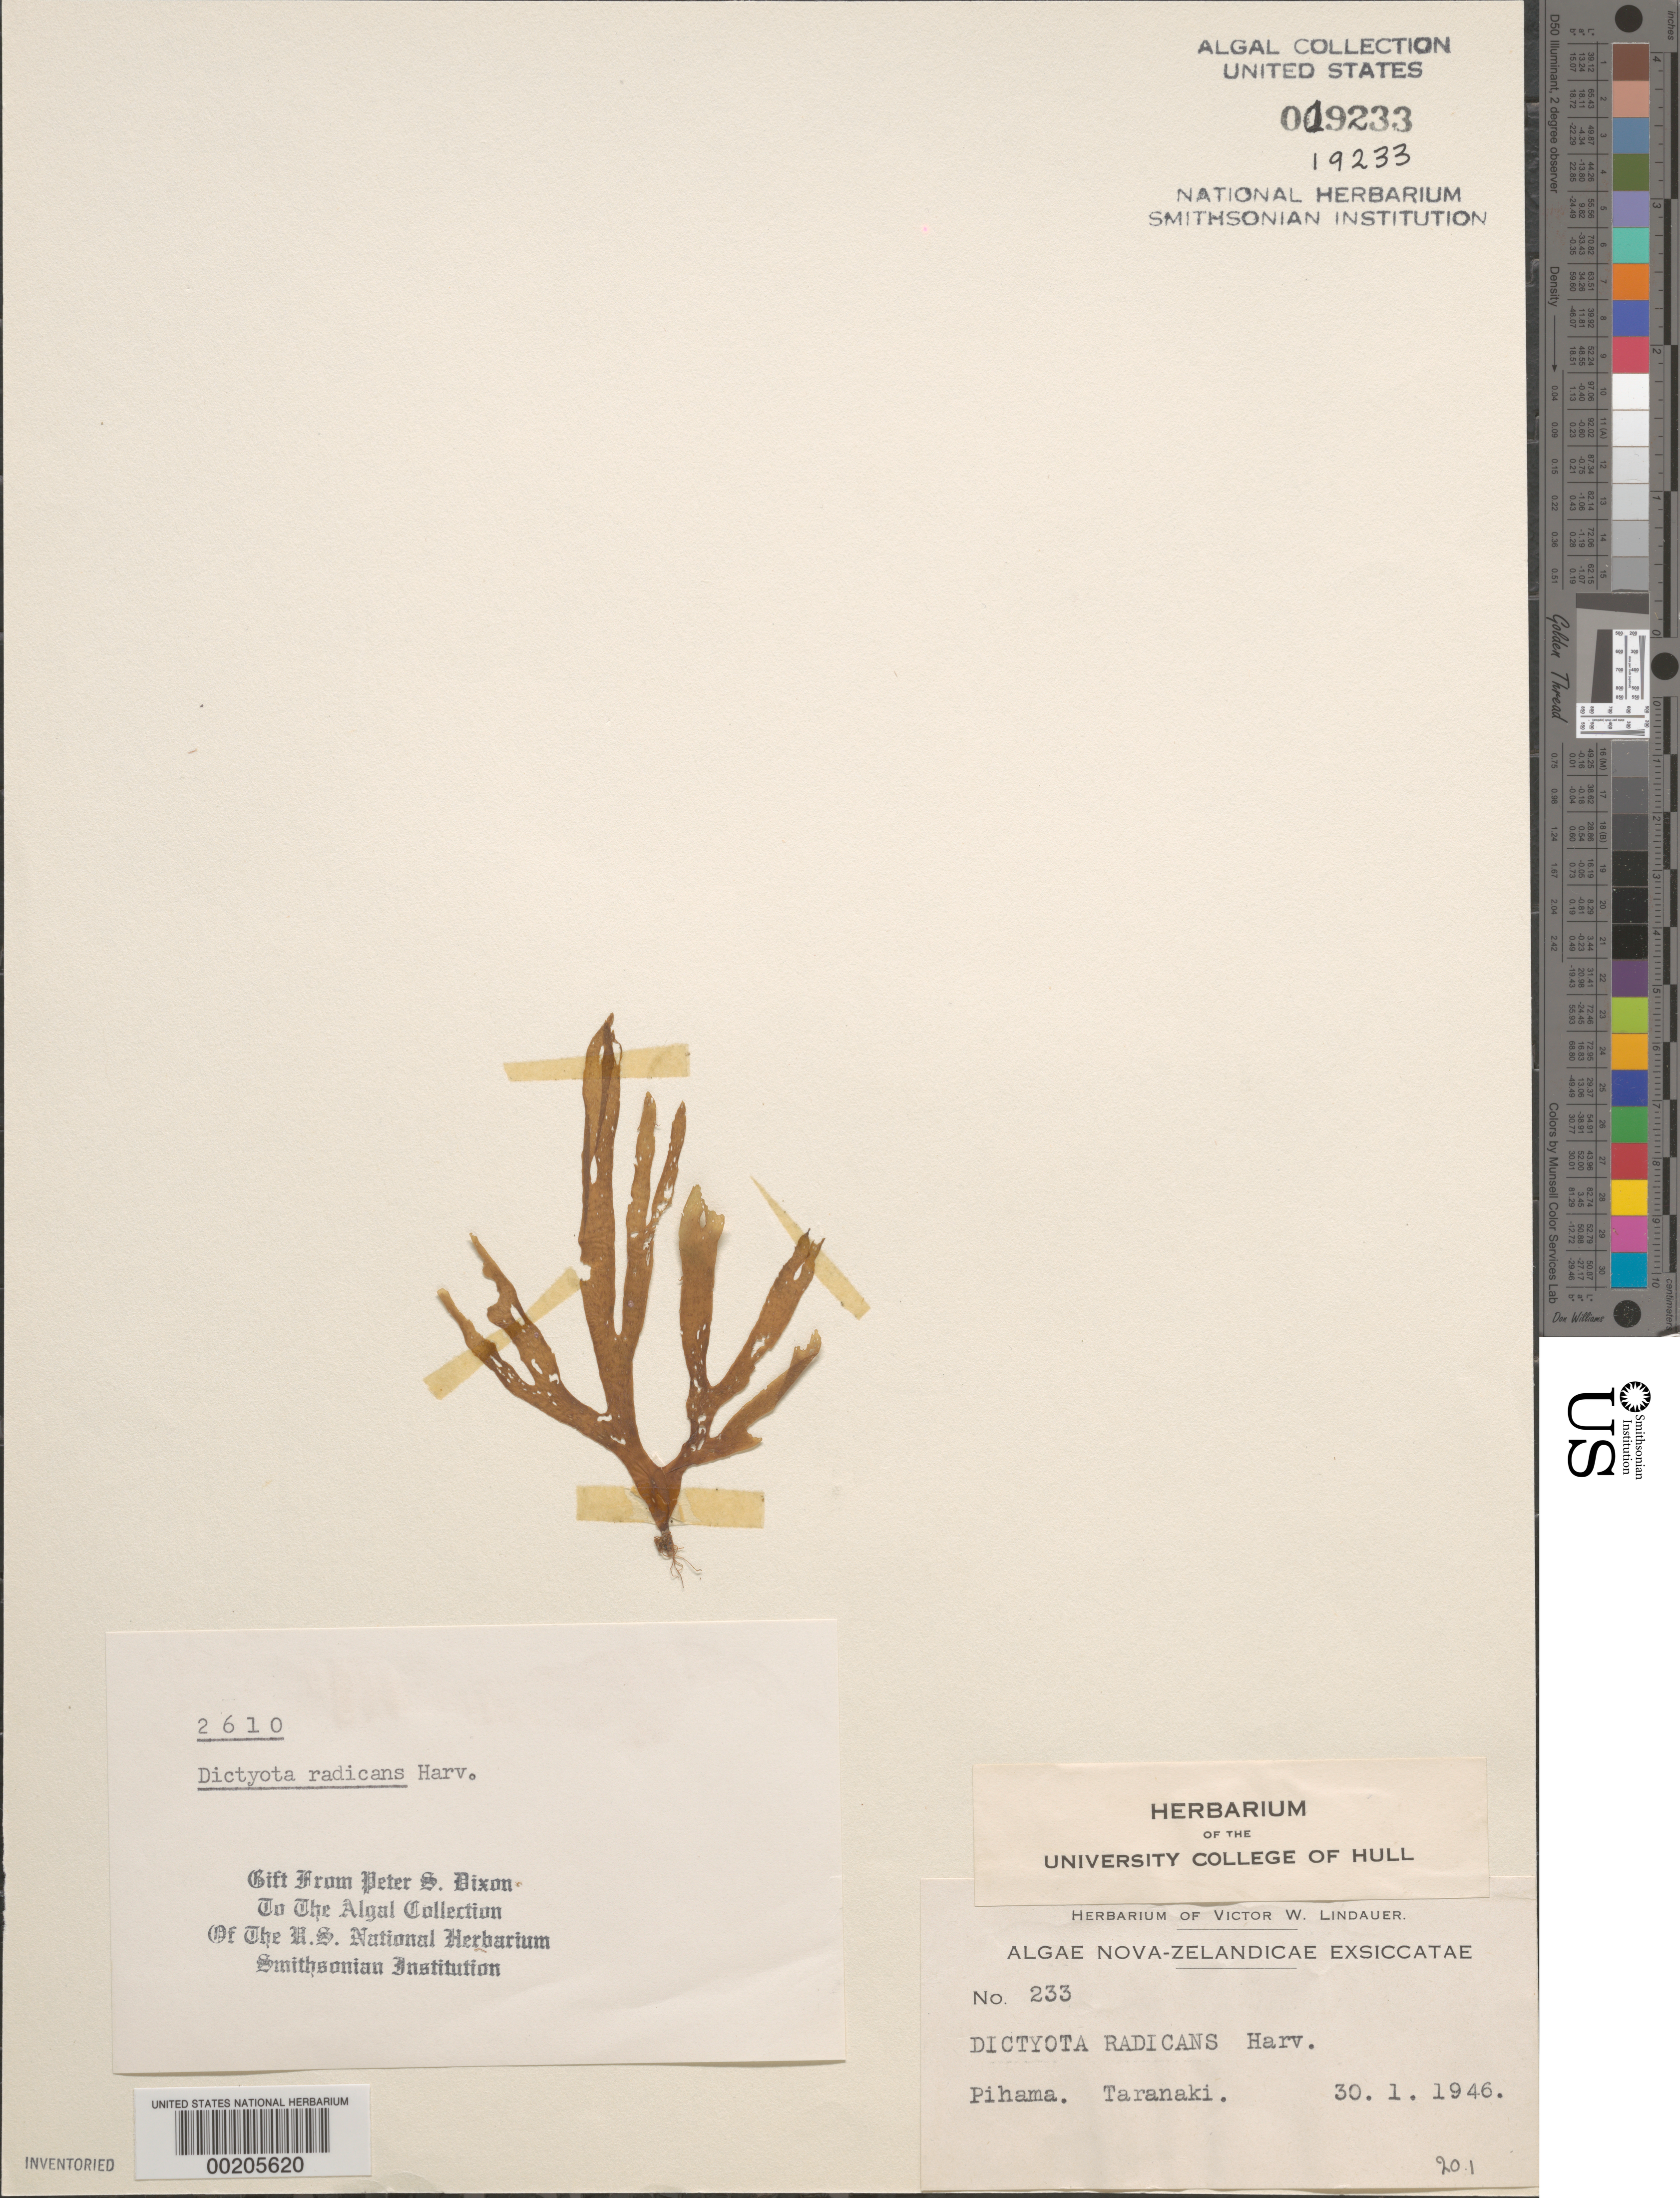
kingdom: Chromista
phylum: Ochrophyta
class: Phaeophyceae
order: Dictyotales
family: Dictyotaceae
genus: Rugulopteryx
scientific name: Rugulopteryx radicans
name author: (Harvey) De Clerck & Coppejans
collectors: V. Lindauer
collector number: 233 & PSD 2610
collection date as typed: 30 Jan 1946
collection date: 1946-01-30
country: New Zealand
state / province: Taranaki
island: North Island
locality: Pihama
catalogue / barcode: US 19233